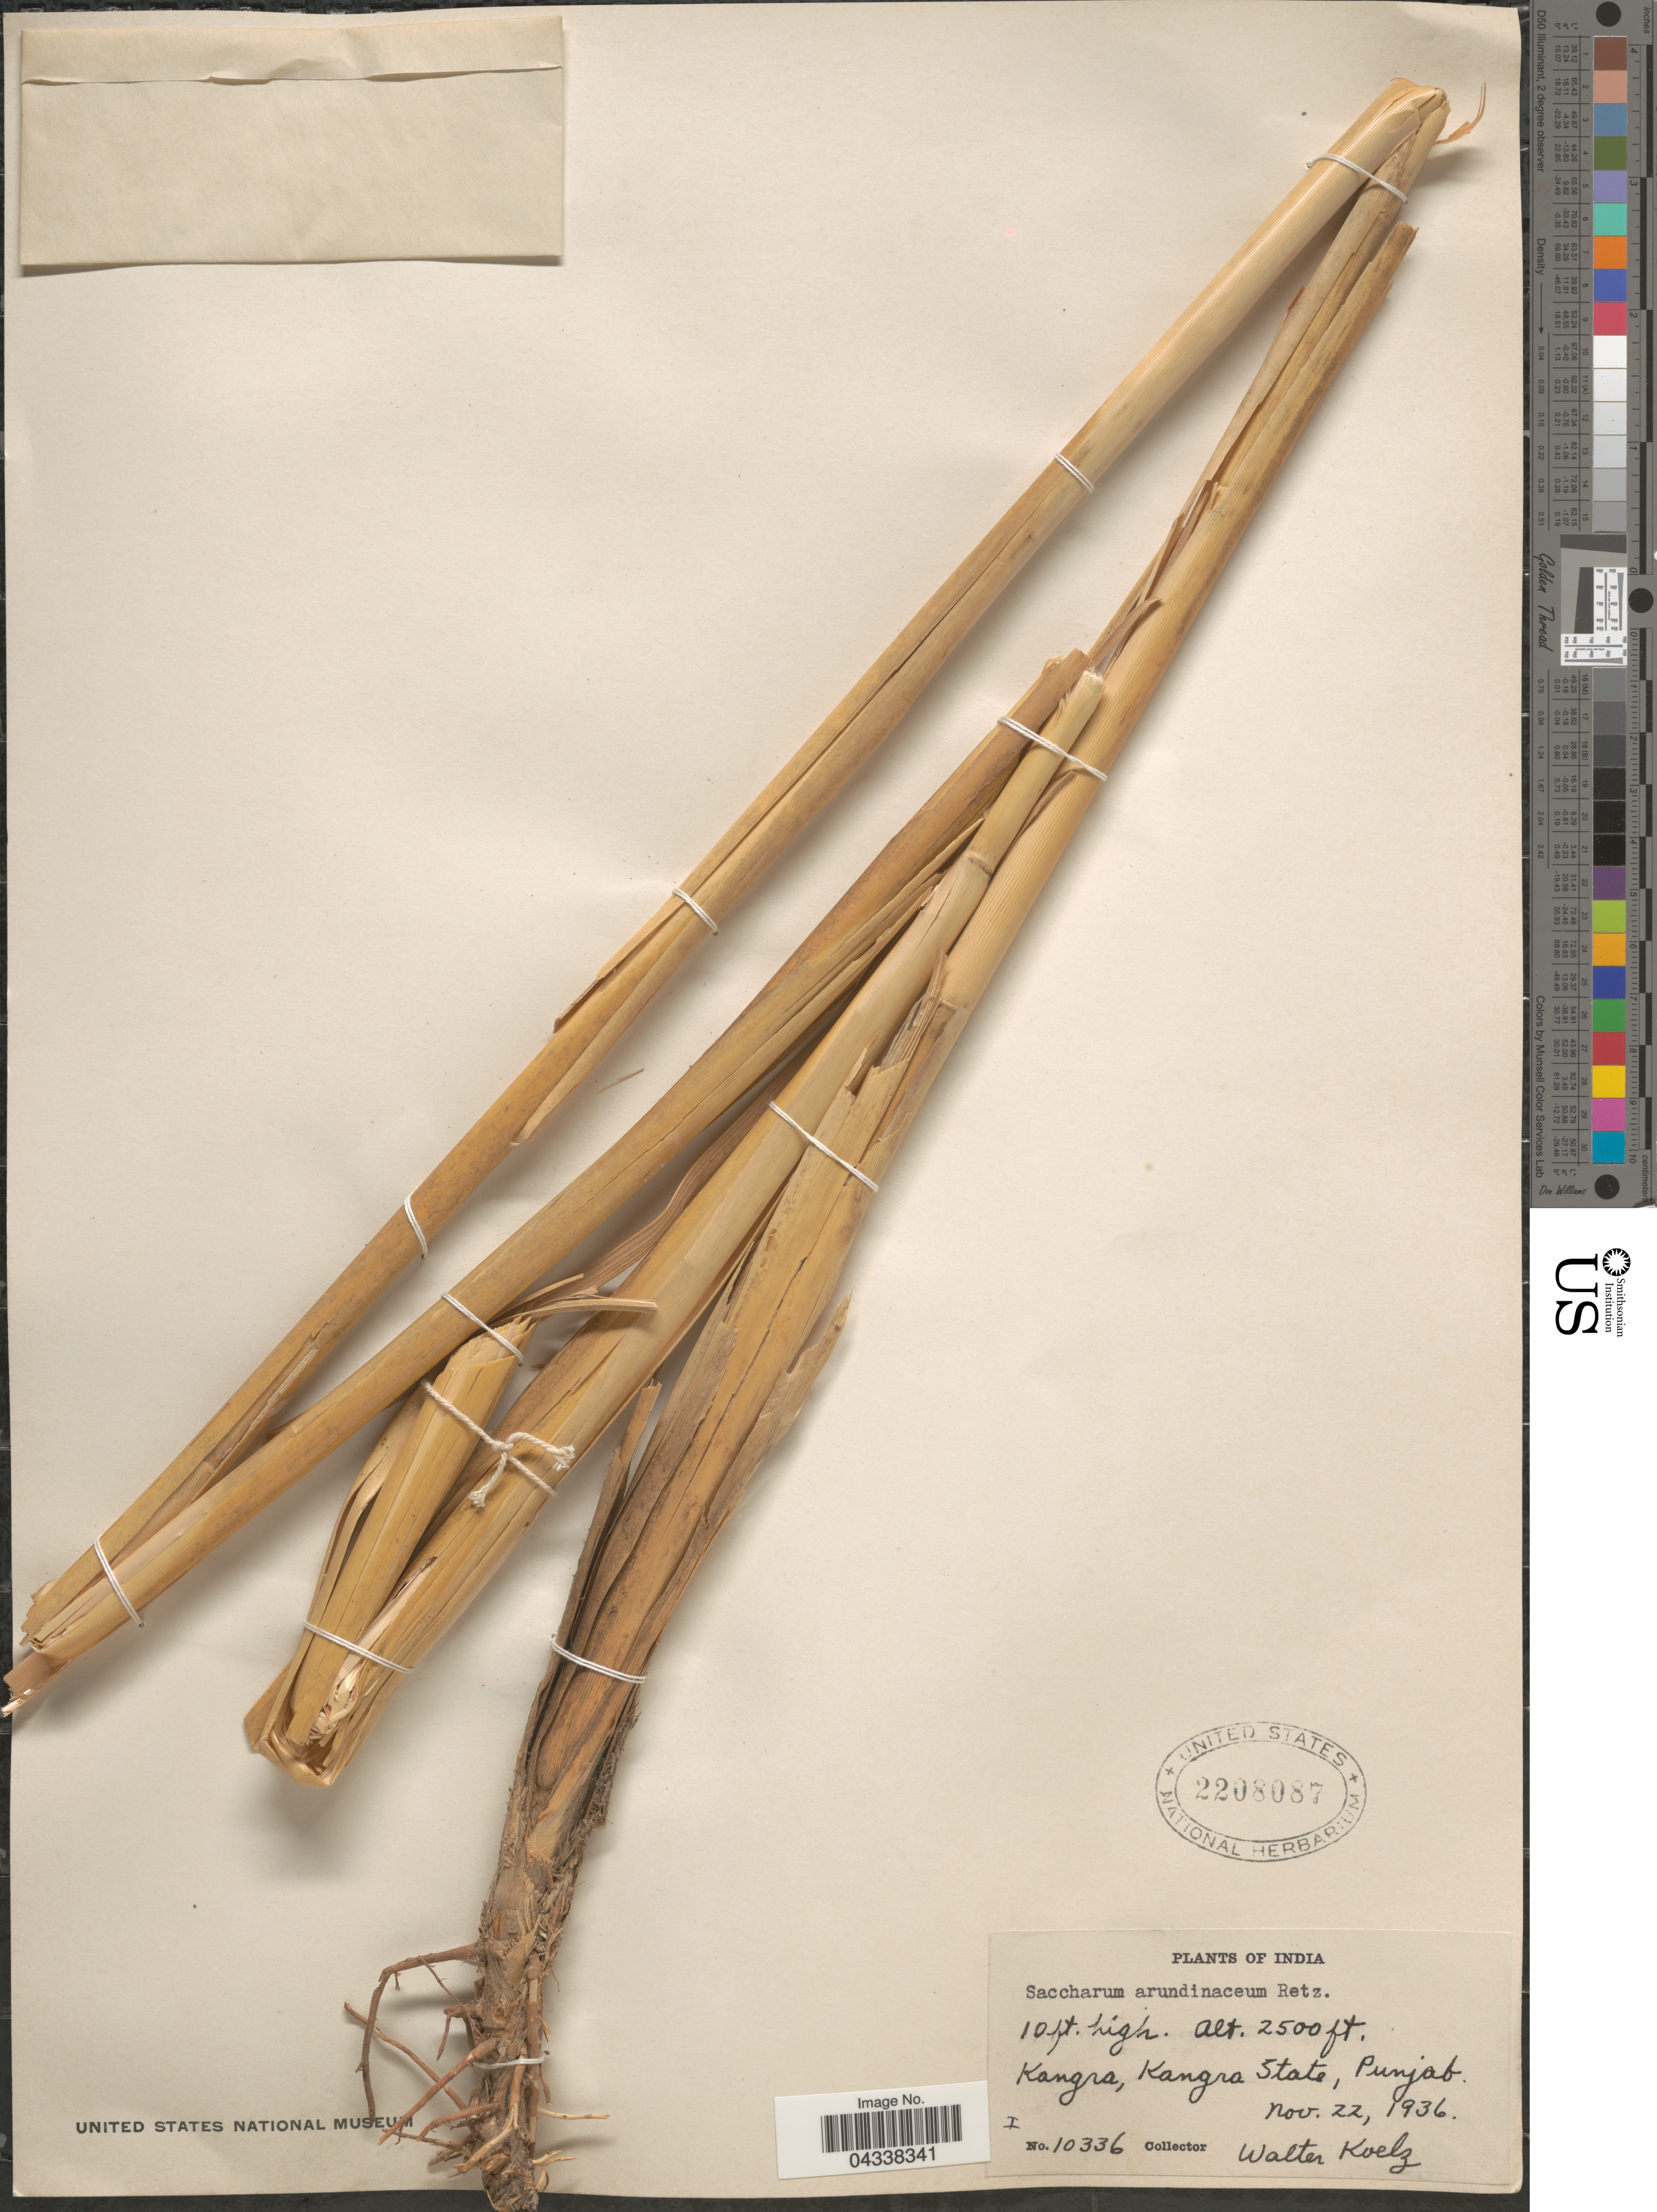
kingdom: Plantae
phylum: Tracheophyta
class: Liliopsida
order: Poales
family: Poaceae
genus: Tripidium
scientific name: Tripidium arundinaceum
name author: (Retz.) Welker et al.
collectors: W. N. Koelz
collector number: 10336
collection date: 1936-11-22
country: India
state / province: Punjab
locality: Kangra, Kangra State.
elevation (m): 762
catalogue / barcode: US 2208087